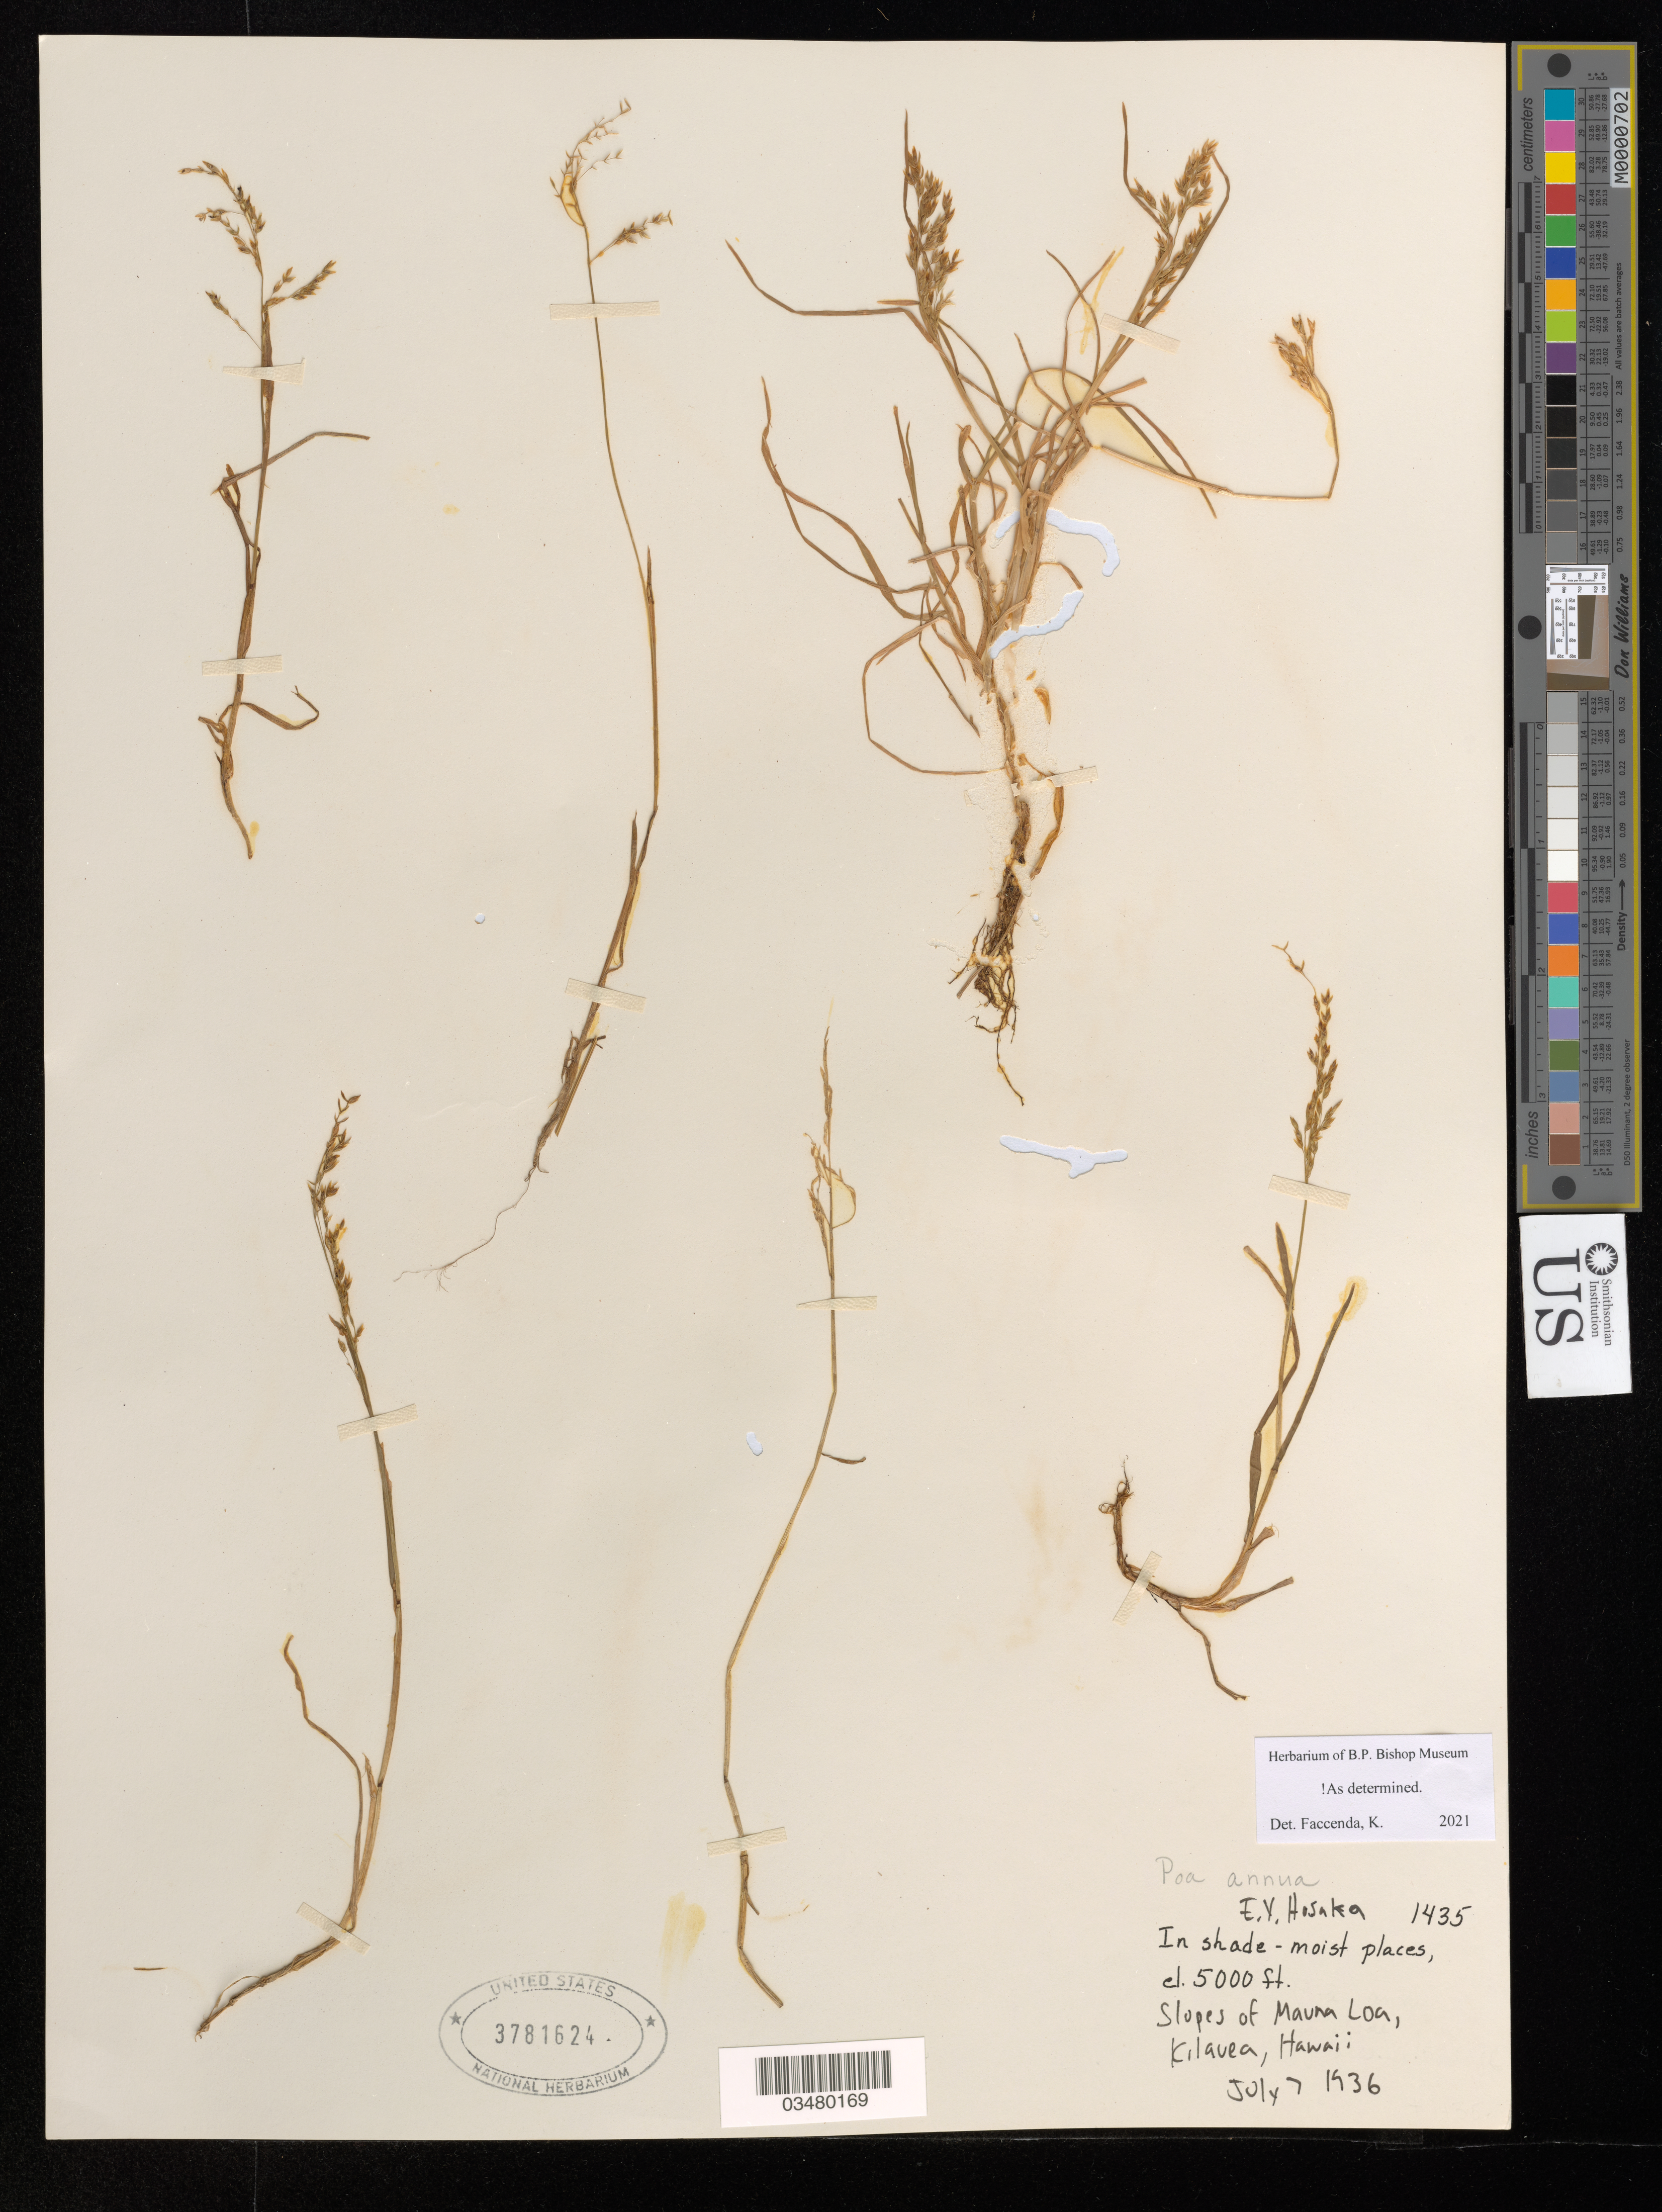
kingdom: Plantae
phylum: Tracheophyta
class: Liliopsida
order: Poales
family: Poaceae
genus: Poa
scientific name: Poa annua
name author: L.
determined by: Faccenda, K.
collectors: E. Y. Hosaka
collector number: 1435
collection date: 1936-07-07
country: United States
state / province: Hawaii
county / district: Hawaii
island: Hawaii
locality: Slopes of Mauna Loa, Kilauea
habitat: Shady, moist places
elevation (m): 1524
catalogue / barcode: US 3781624